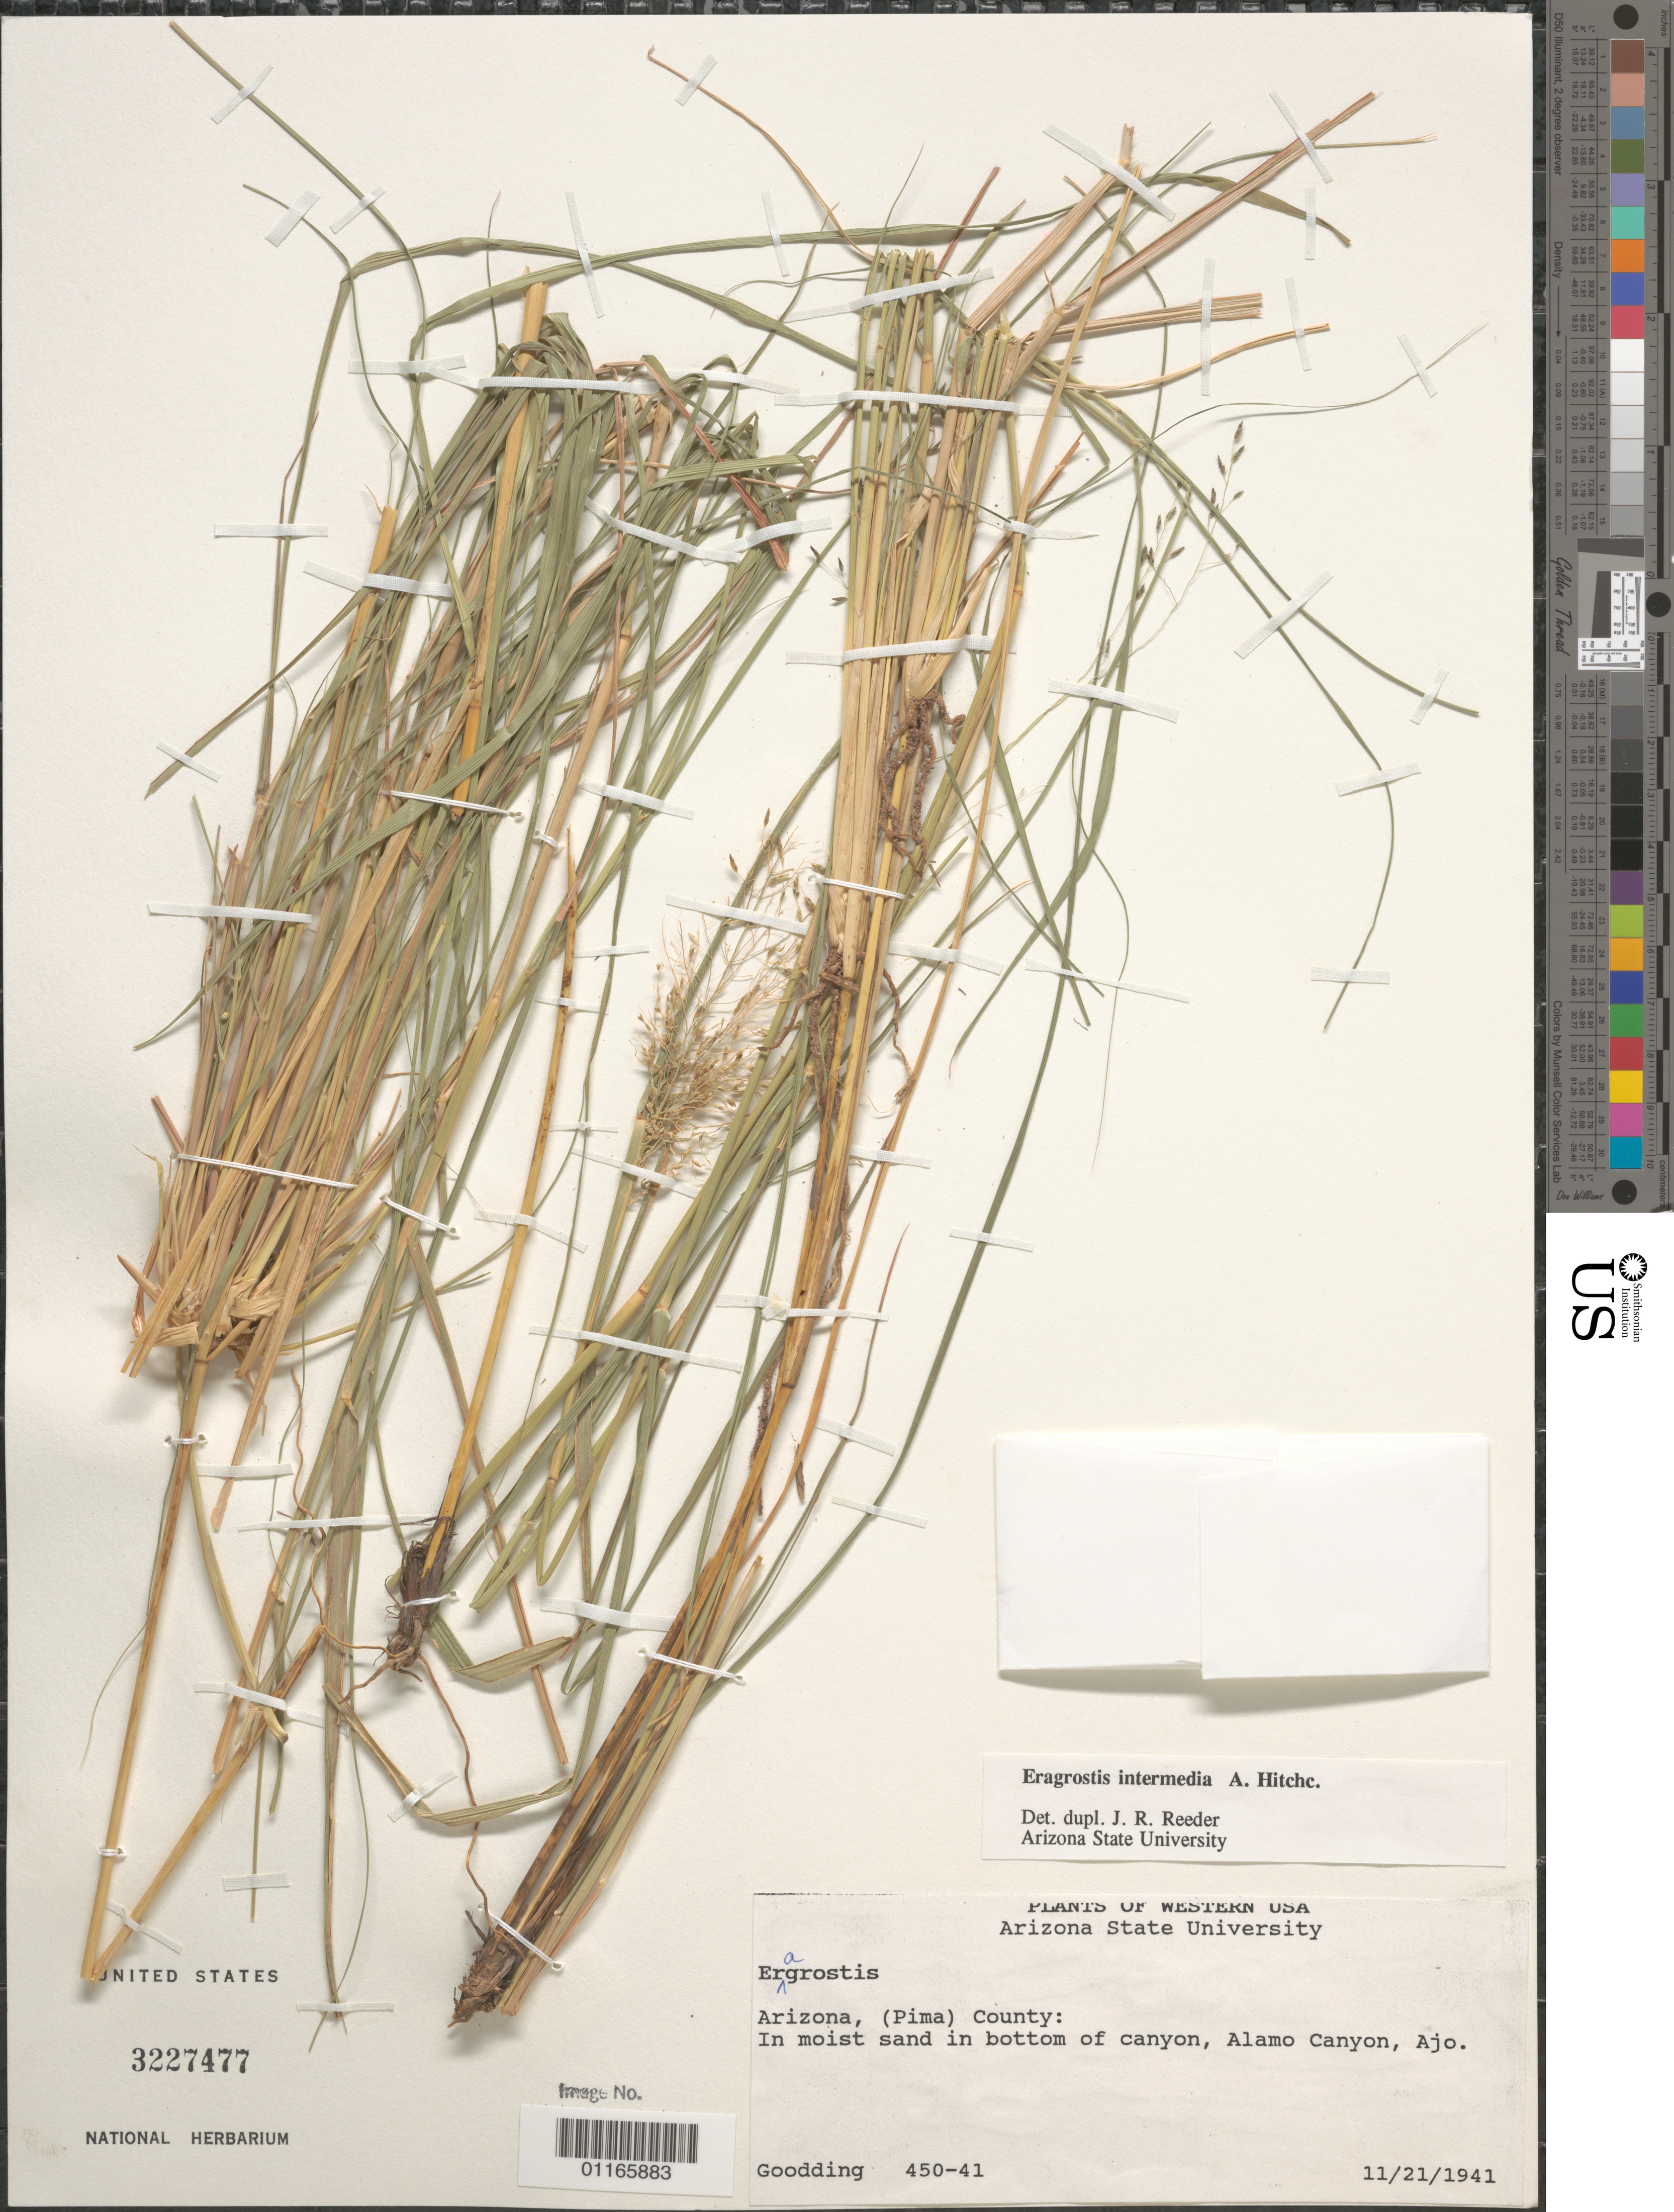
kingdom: Plantae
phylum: Tracheophyta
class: Liliopsida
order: Poales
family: Poaceae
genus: Eragrostis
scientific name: Eragrostis intermedia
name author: Hitchc.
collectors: L. N. Goodding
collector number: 450-41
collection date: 1941-11-21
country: United States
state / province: Arizona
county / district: Pima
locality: Bottom of canyon, Alamo Canyon, Ajo.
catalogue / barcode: US 3227477